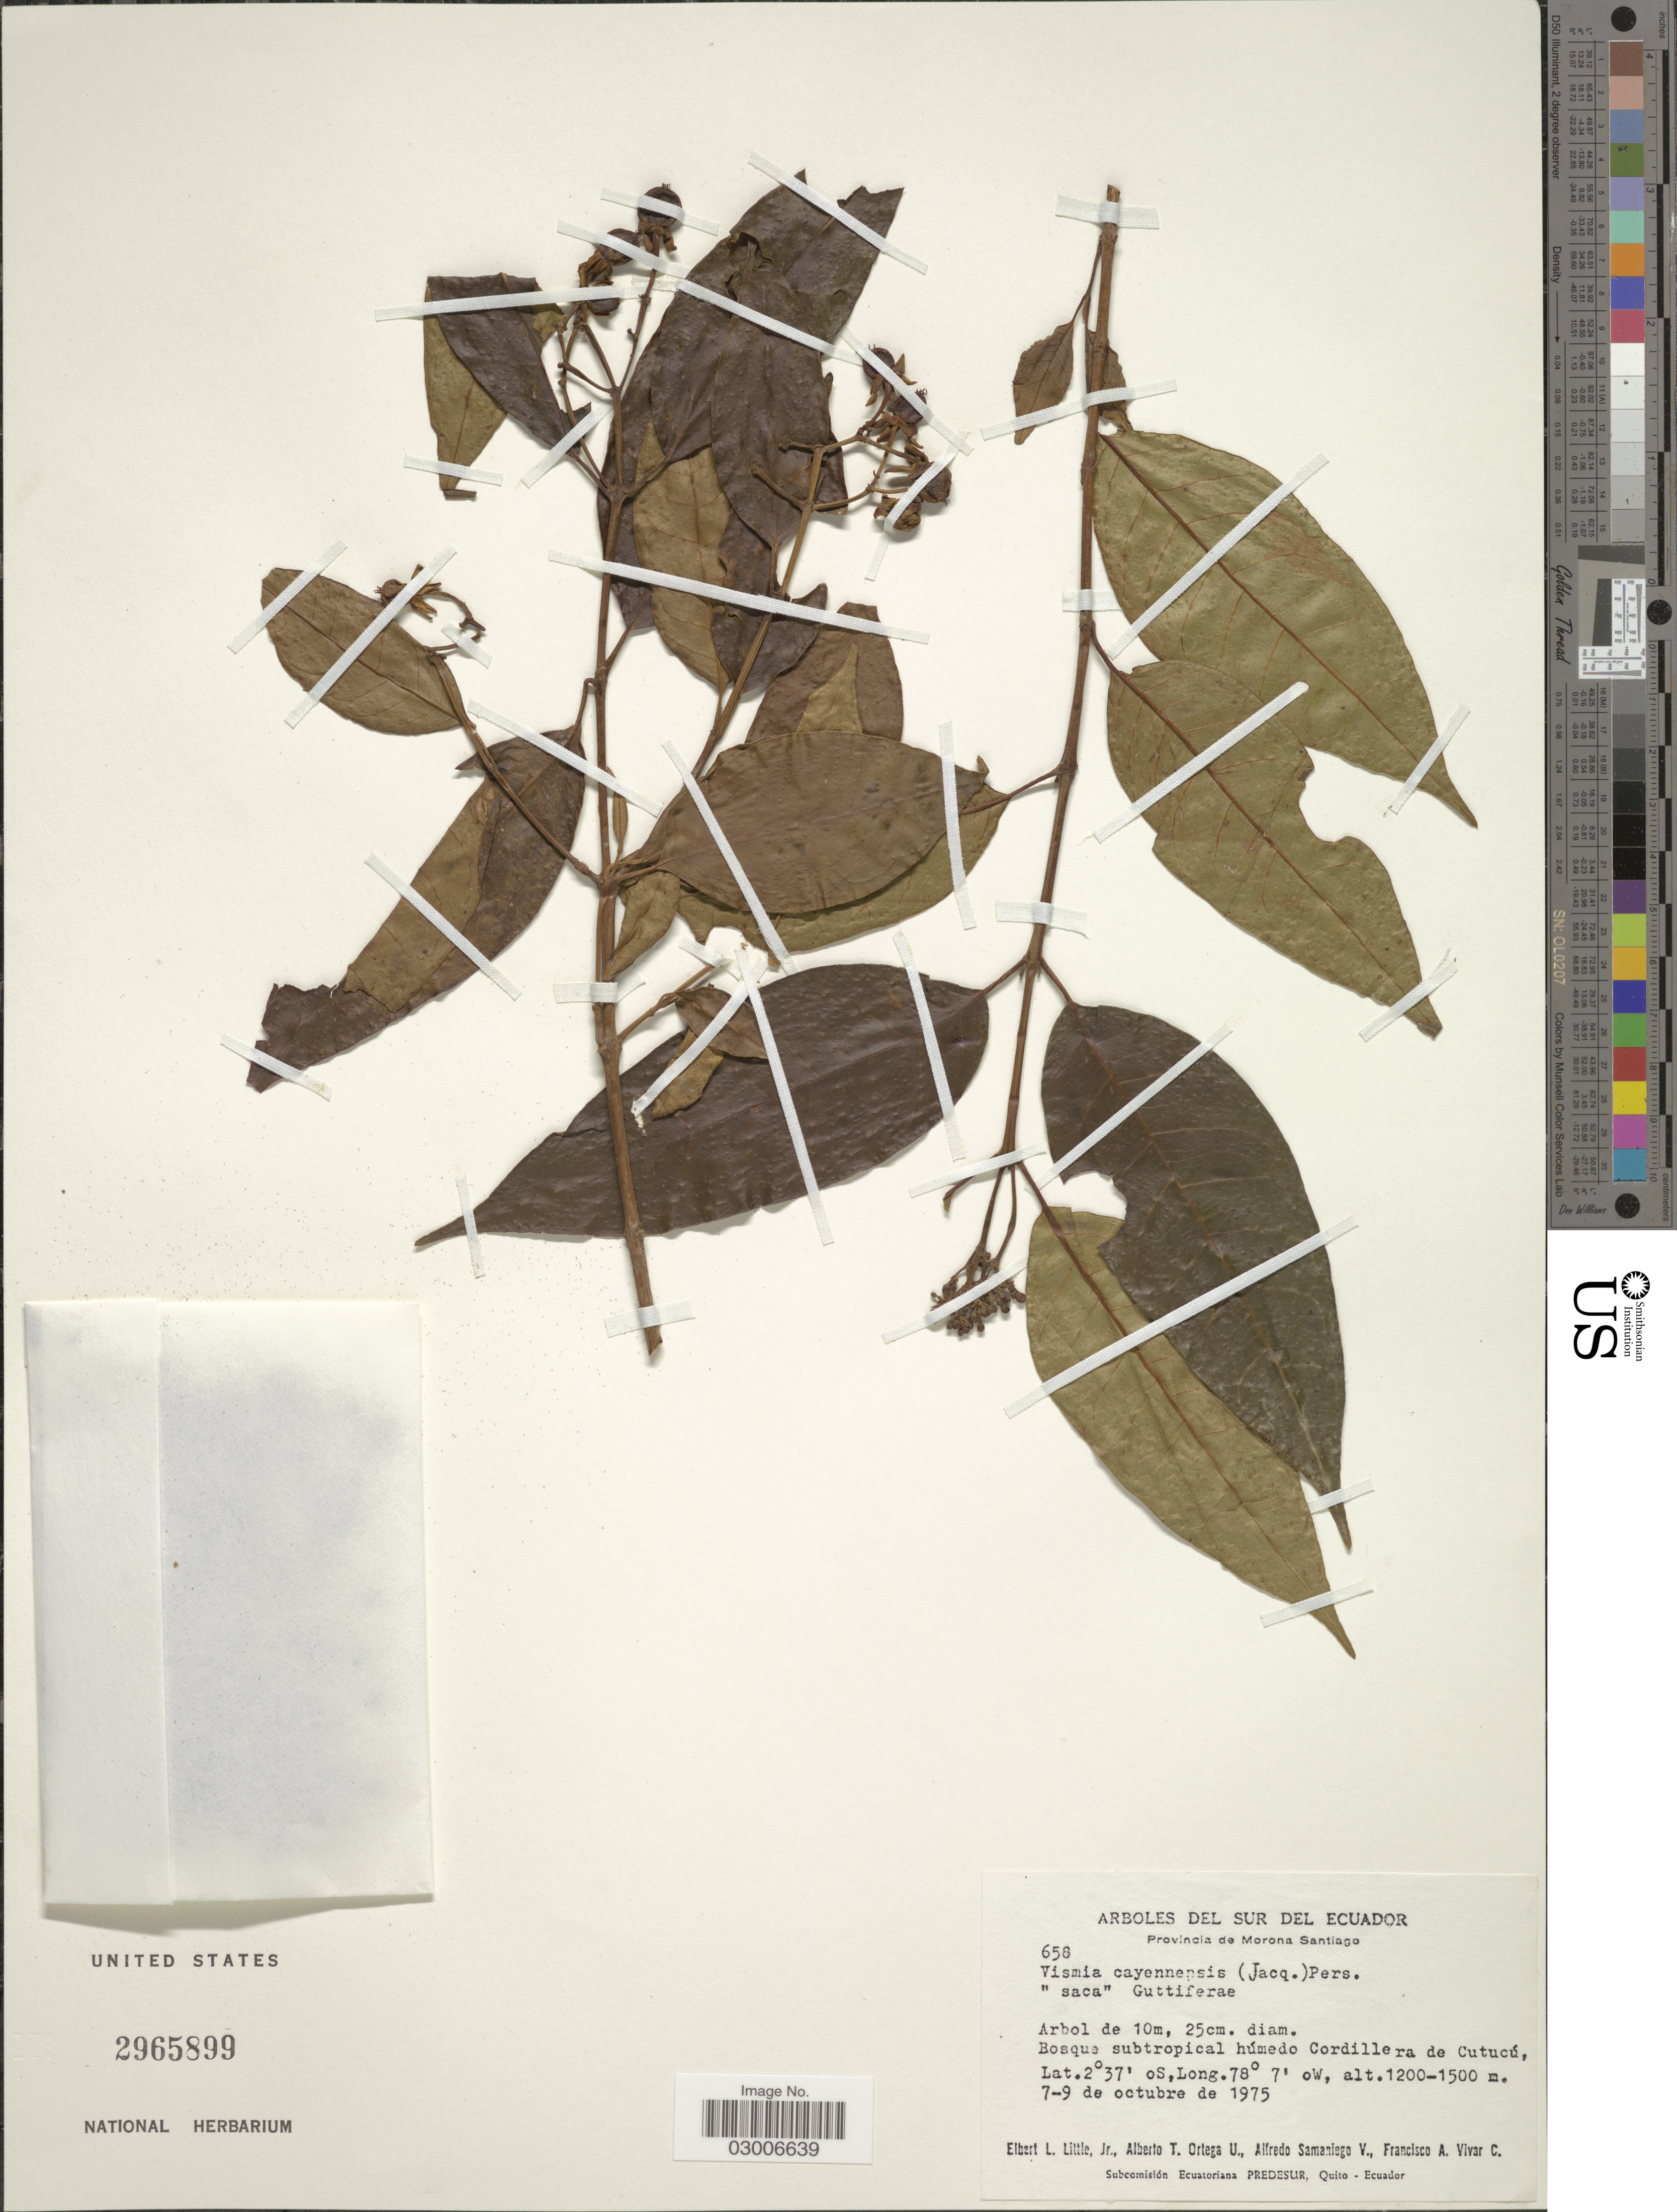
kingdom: Plantae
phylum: Tracheophyta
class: Magnoliopsida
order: Malpighiales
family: Hypericaceae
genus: Vismia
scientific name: Vismia cayennensis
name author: (Jacq.) Pers.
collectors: E. L. Little, A. T. Ortega U., A. V. Samaniego & F. A. Vivar C.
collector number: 658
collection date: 1975-10-07/1975-10-09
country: Ecuador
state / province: Morona-Santiago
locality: Bosque subtropical húmedo Cordillera de Cutucú.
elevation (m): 1200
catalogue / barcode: US 2965899